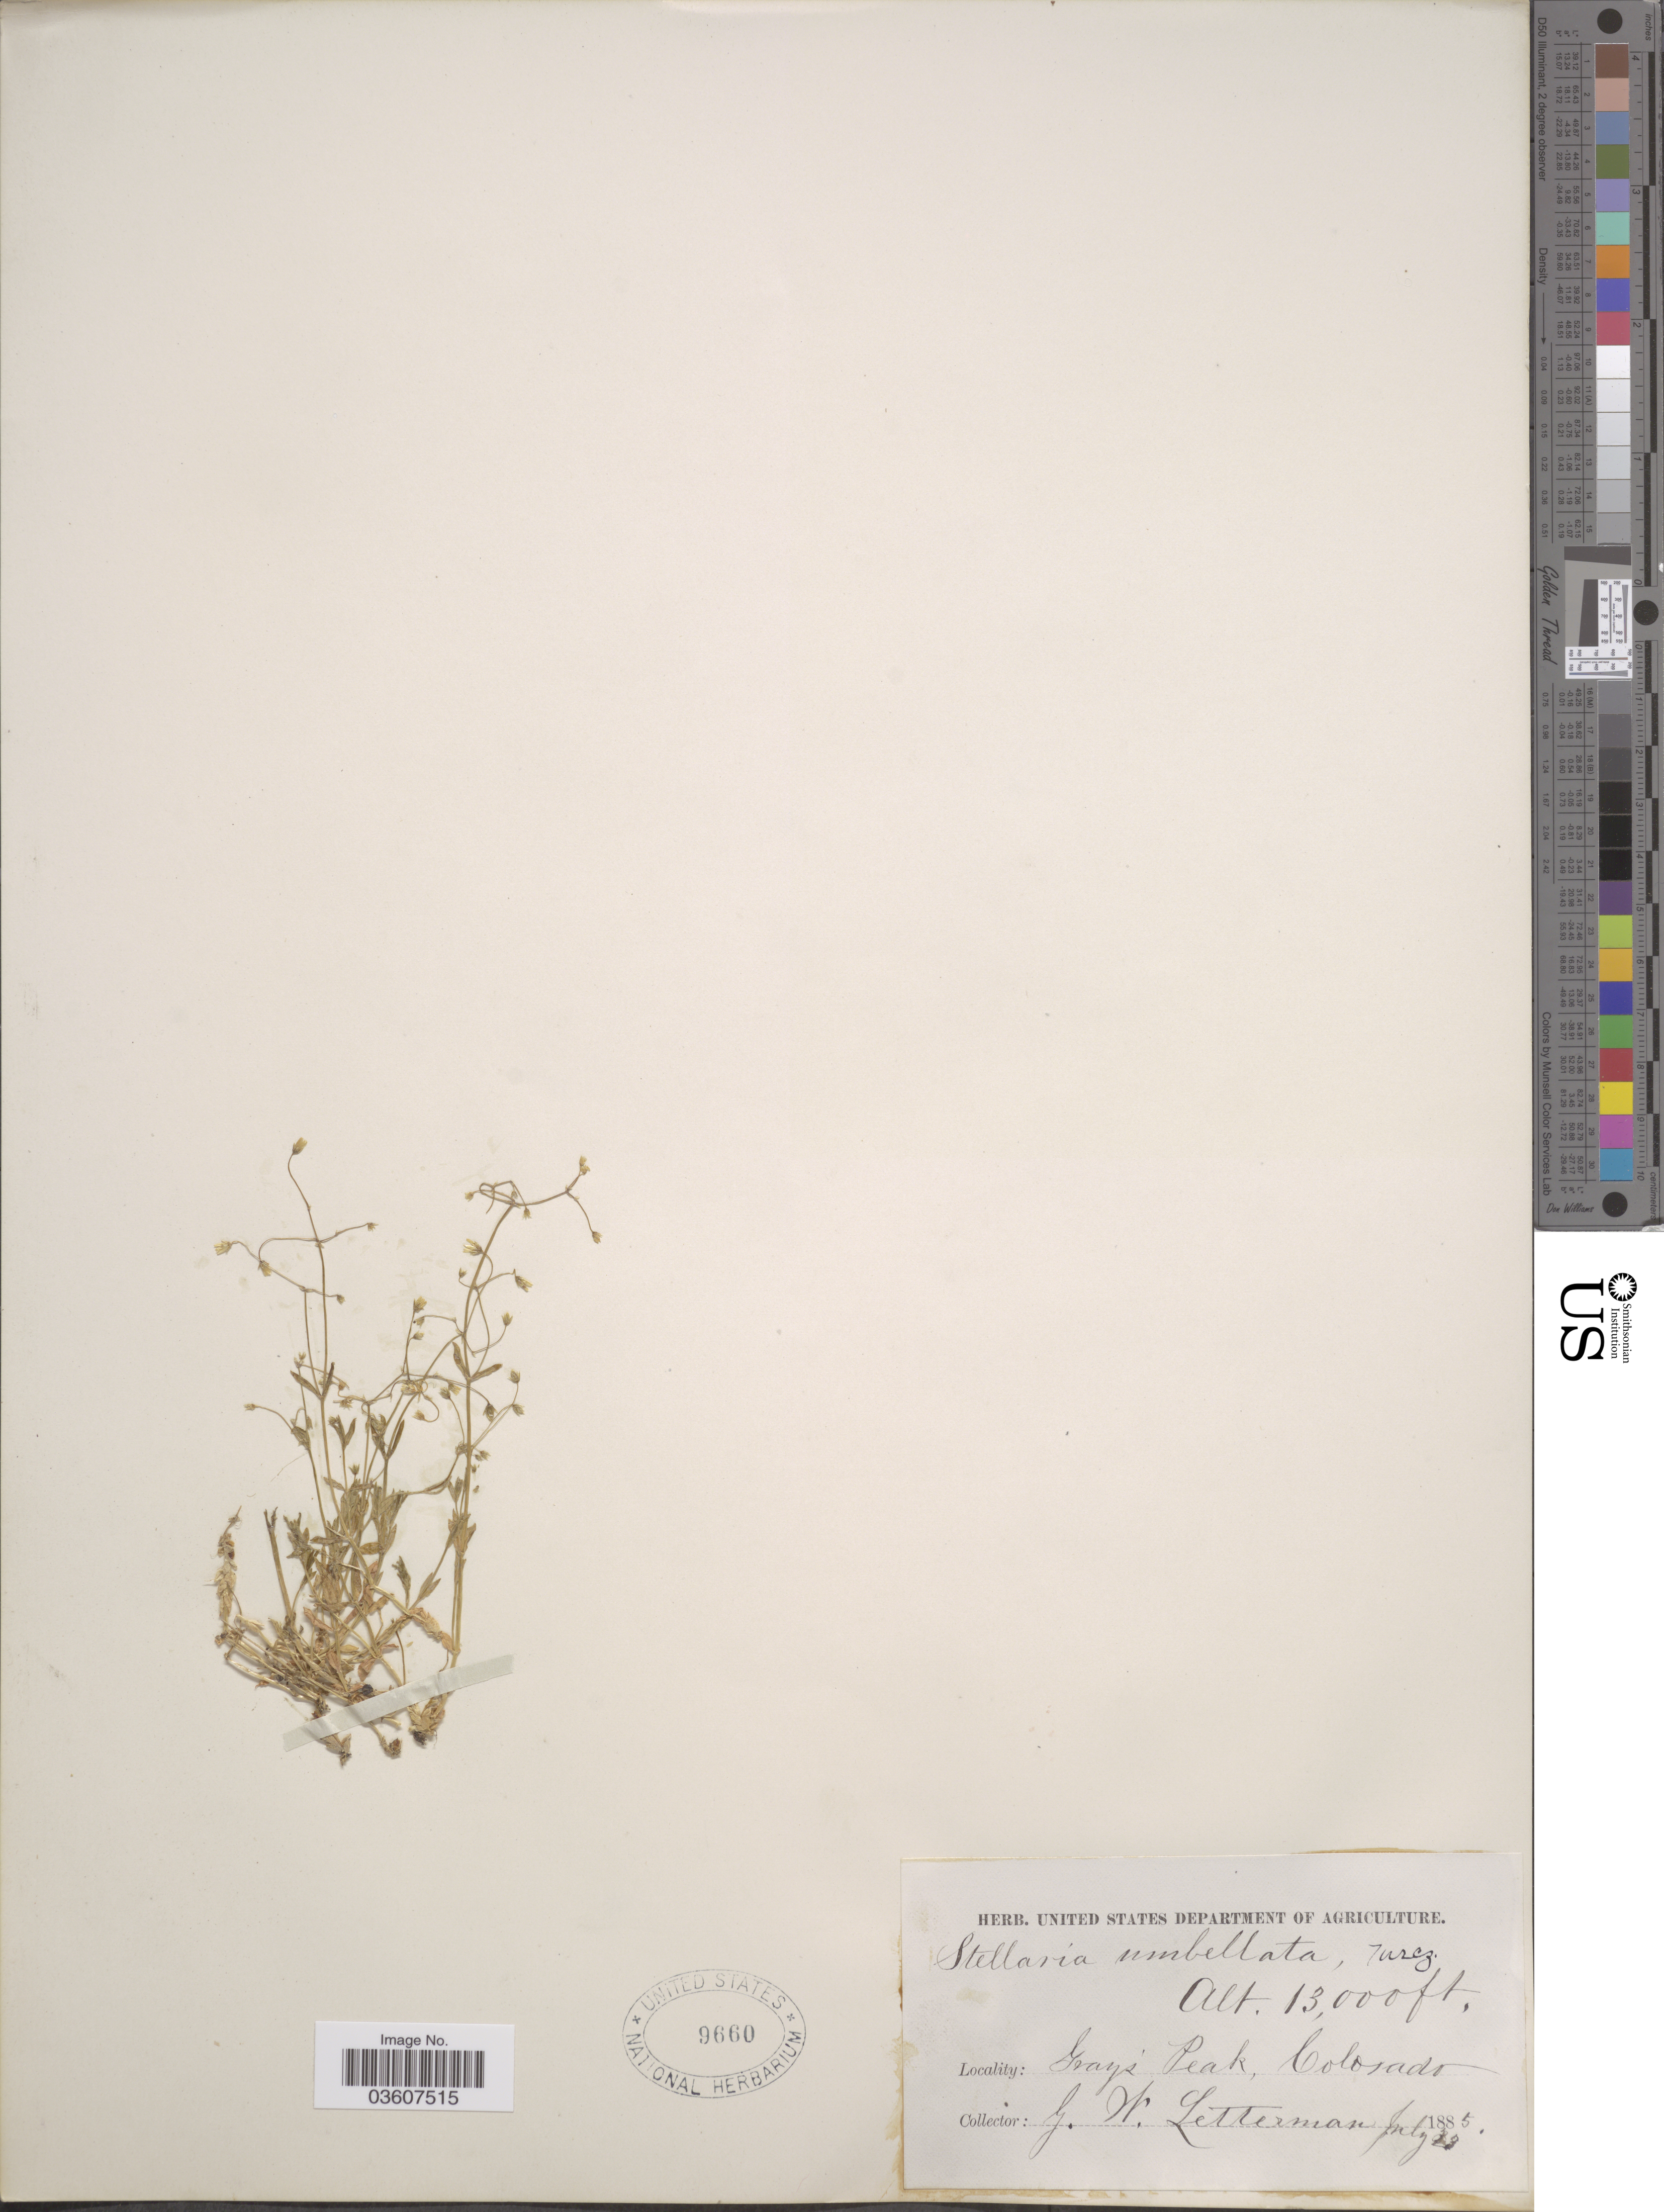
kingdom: Plantae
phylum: Tracheophyta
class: Magnoliopsida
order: Caryophyllales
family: Caryophyllaceae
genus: Stellaria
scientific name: Stellaria umbellata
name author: Turcz.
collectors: G. W. Letterman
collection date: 1885-07-23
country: United States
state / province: Colorado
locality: Gray's Peak.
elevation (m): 3962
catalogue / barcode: US 9660